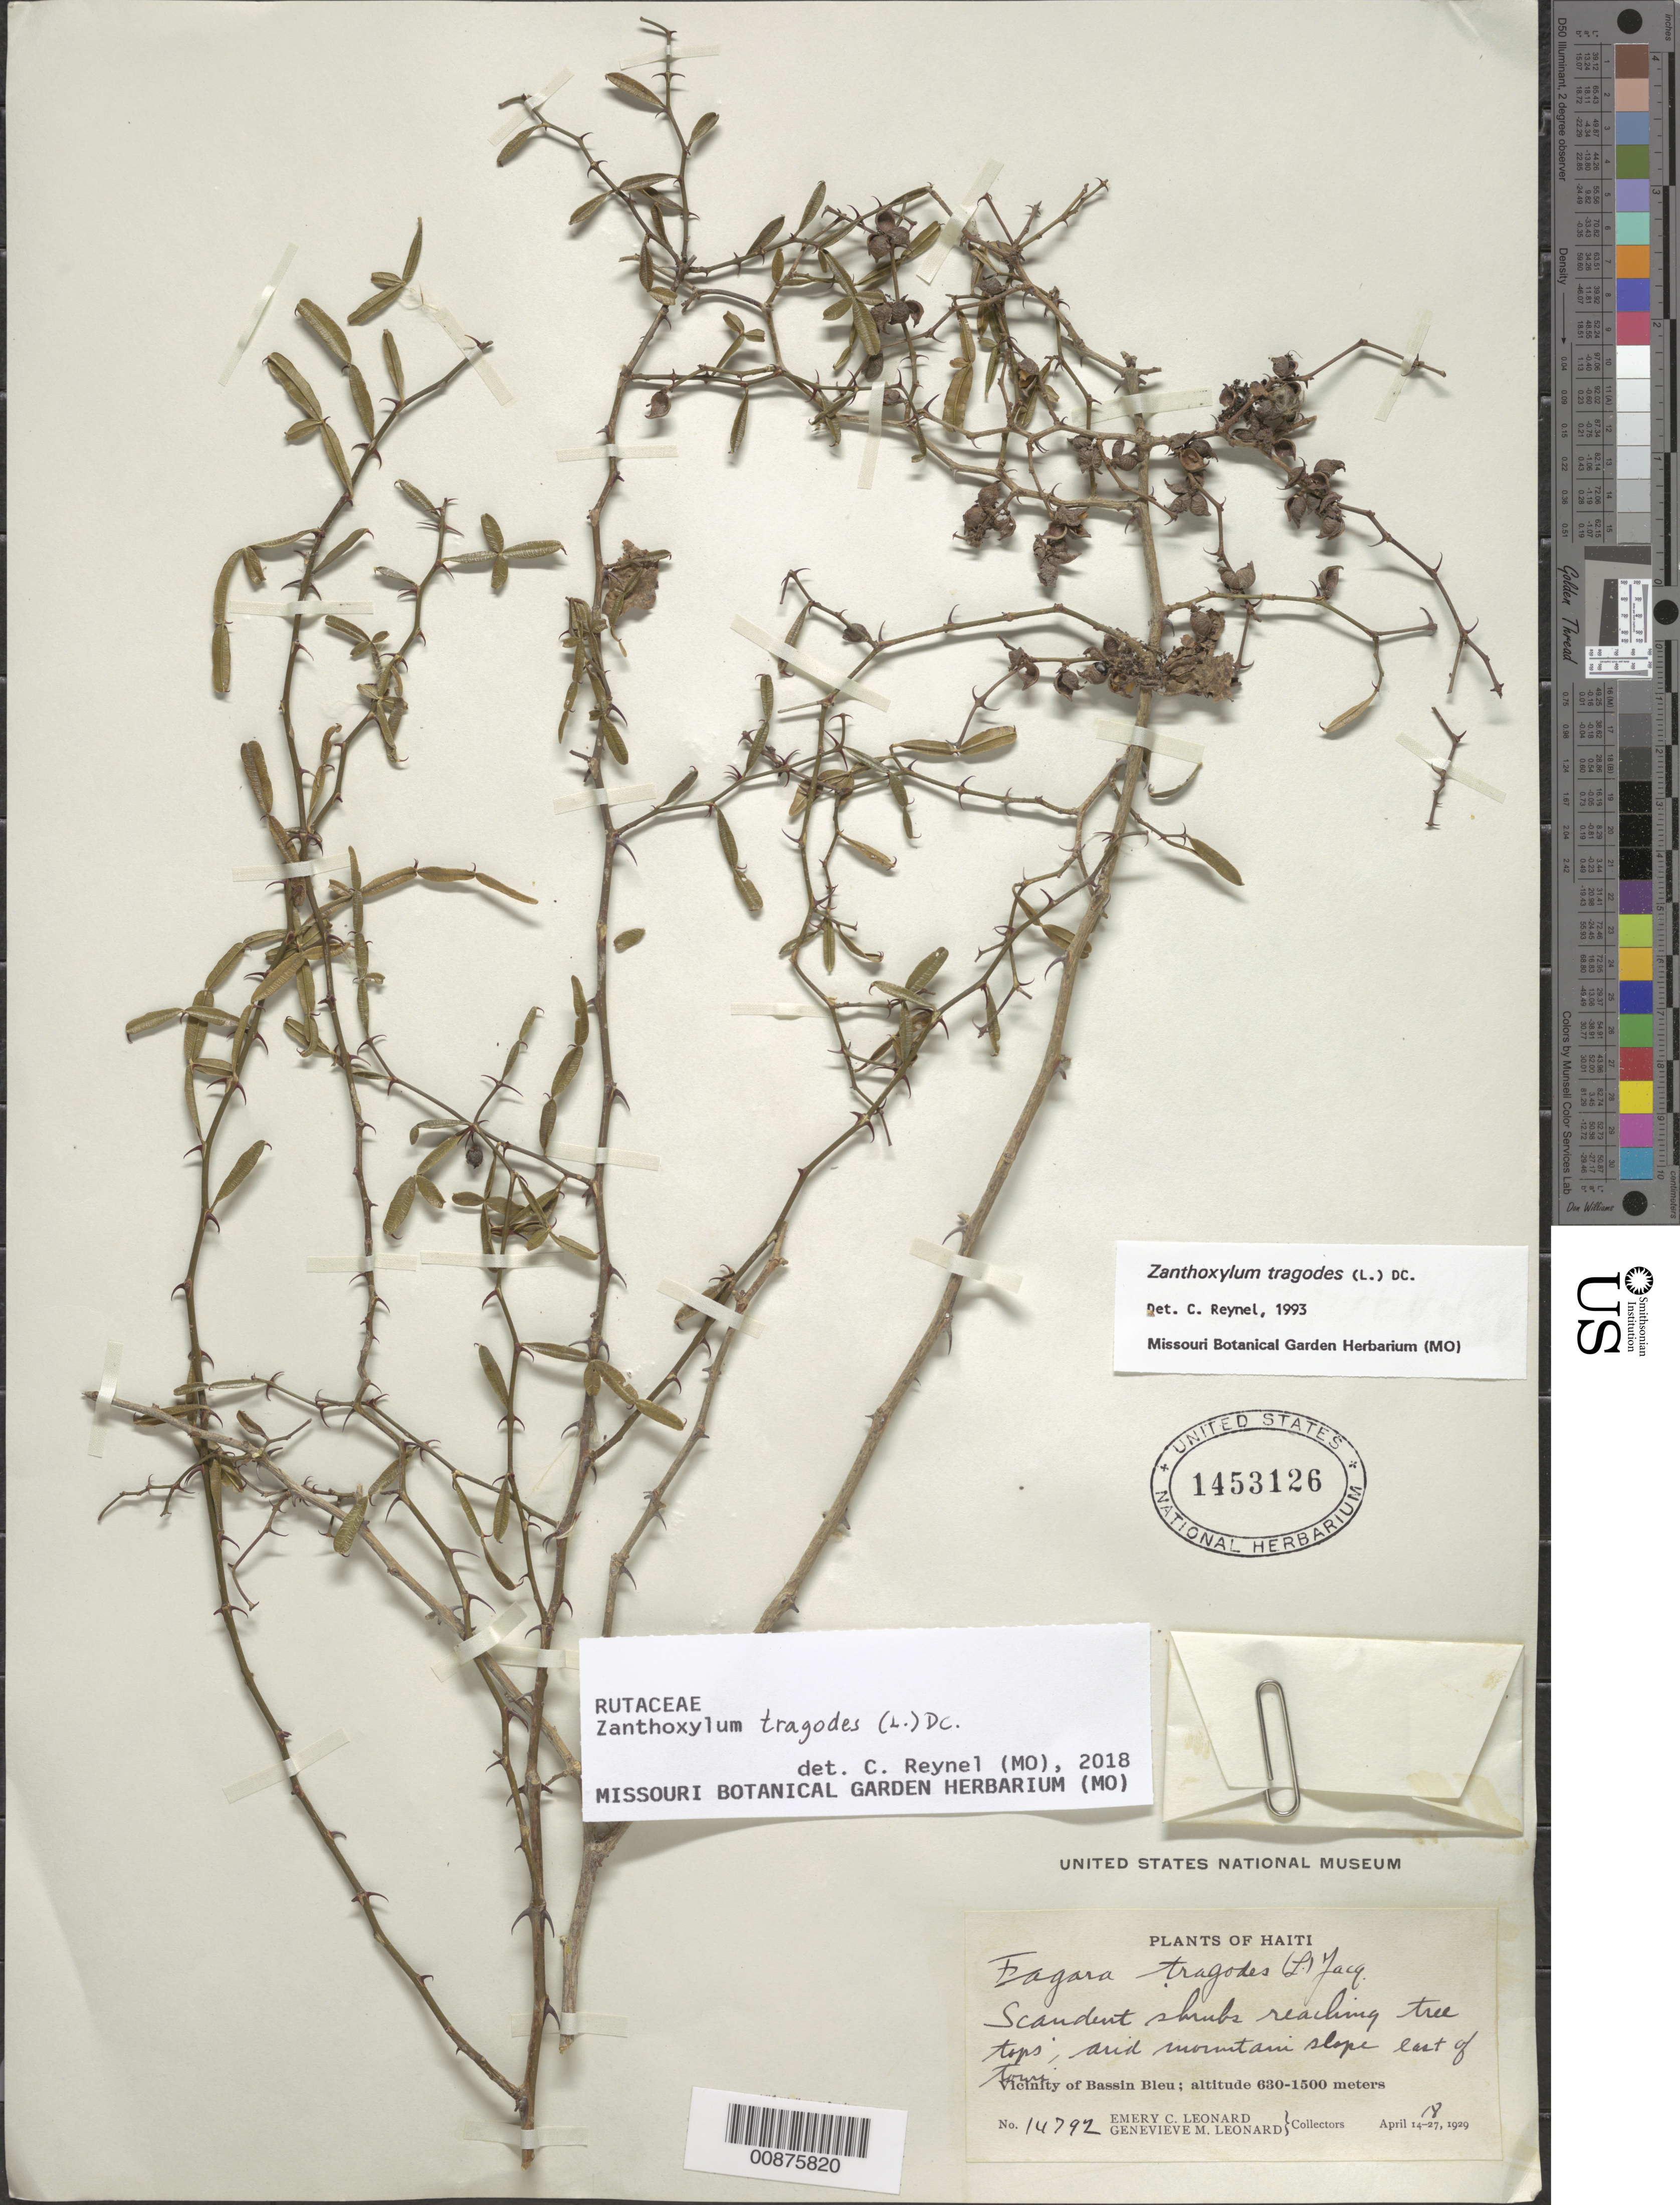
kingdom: Plantae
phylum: Tracheophyta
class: Magnoliopsida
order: Sapindales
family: Rutaceae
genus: Zanthoxylum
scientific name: Zanthoxylum tragodes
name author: (L.) DC.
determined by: Reynel, Carlos A., (MO), Missouri Botanical Garden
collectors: E. C. Leonard & G. M. Leonard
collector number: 14792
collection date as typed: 18 Apr 1929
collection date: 1929-04-18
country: Haiti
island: Hispaniola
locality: Vicinity of Bassin Bleu, E of town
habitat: Arid mountain slope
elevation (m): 630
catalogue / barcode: US 1453126